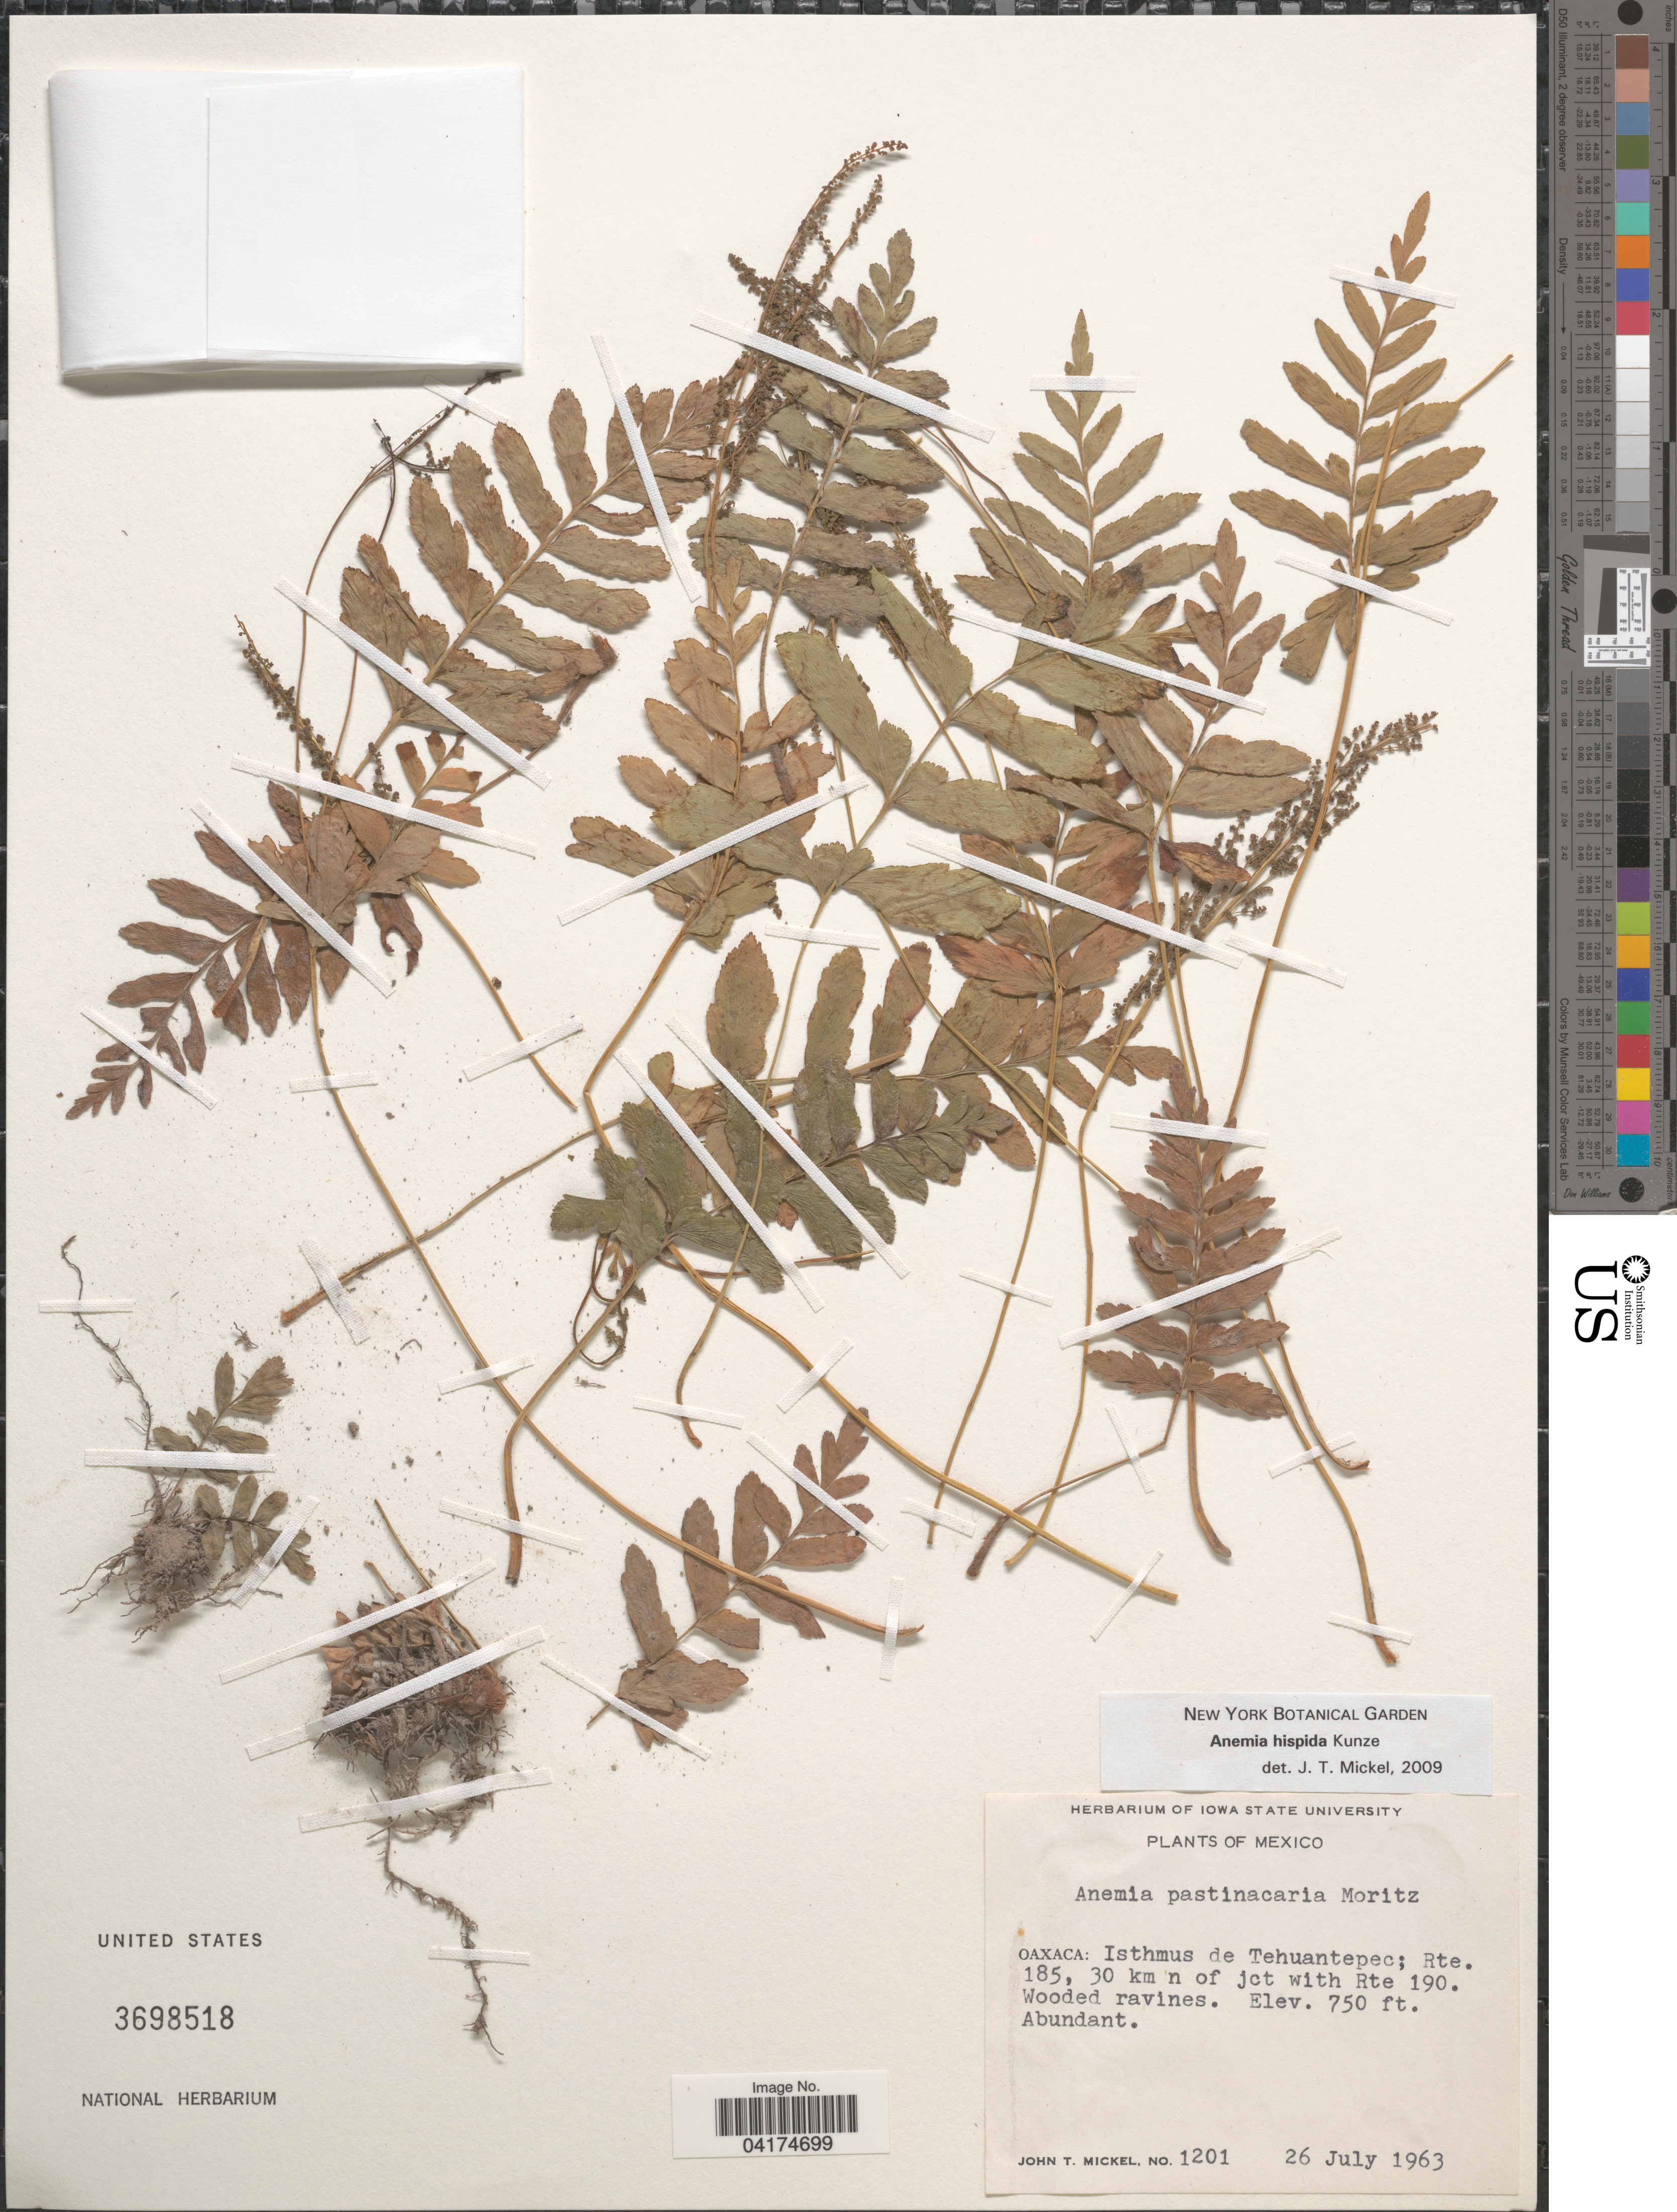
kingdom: Plantae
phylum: Tracheophyta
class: Polypodiopsida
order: Schizaeales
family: Anemiaceae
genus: Anemia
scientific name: Anemia hispida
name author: Kunze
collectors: J. T. Mickel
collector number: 1201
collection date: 1963-07-26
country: Mexico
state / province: Oaxaca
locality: Isthmus de Tehuantepec; Rte. 185, 30 km n of jct with Rte 190.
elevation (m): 229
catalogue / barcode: US 3698518